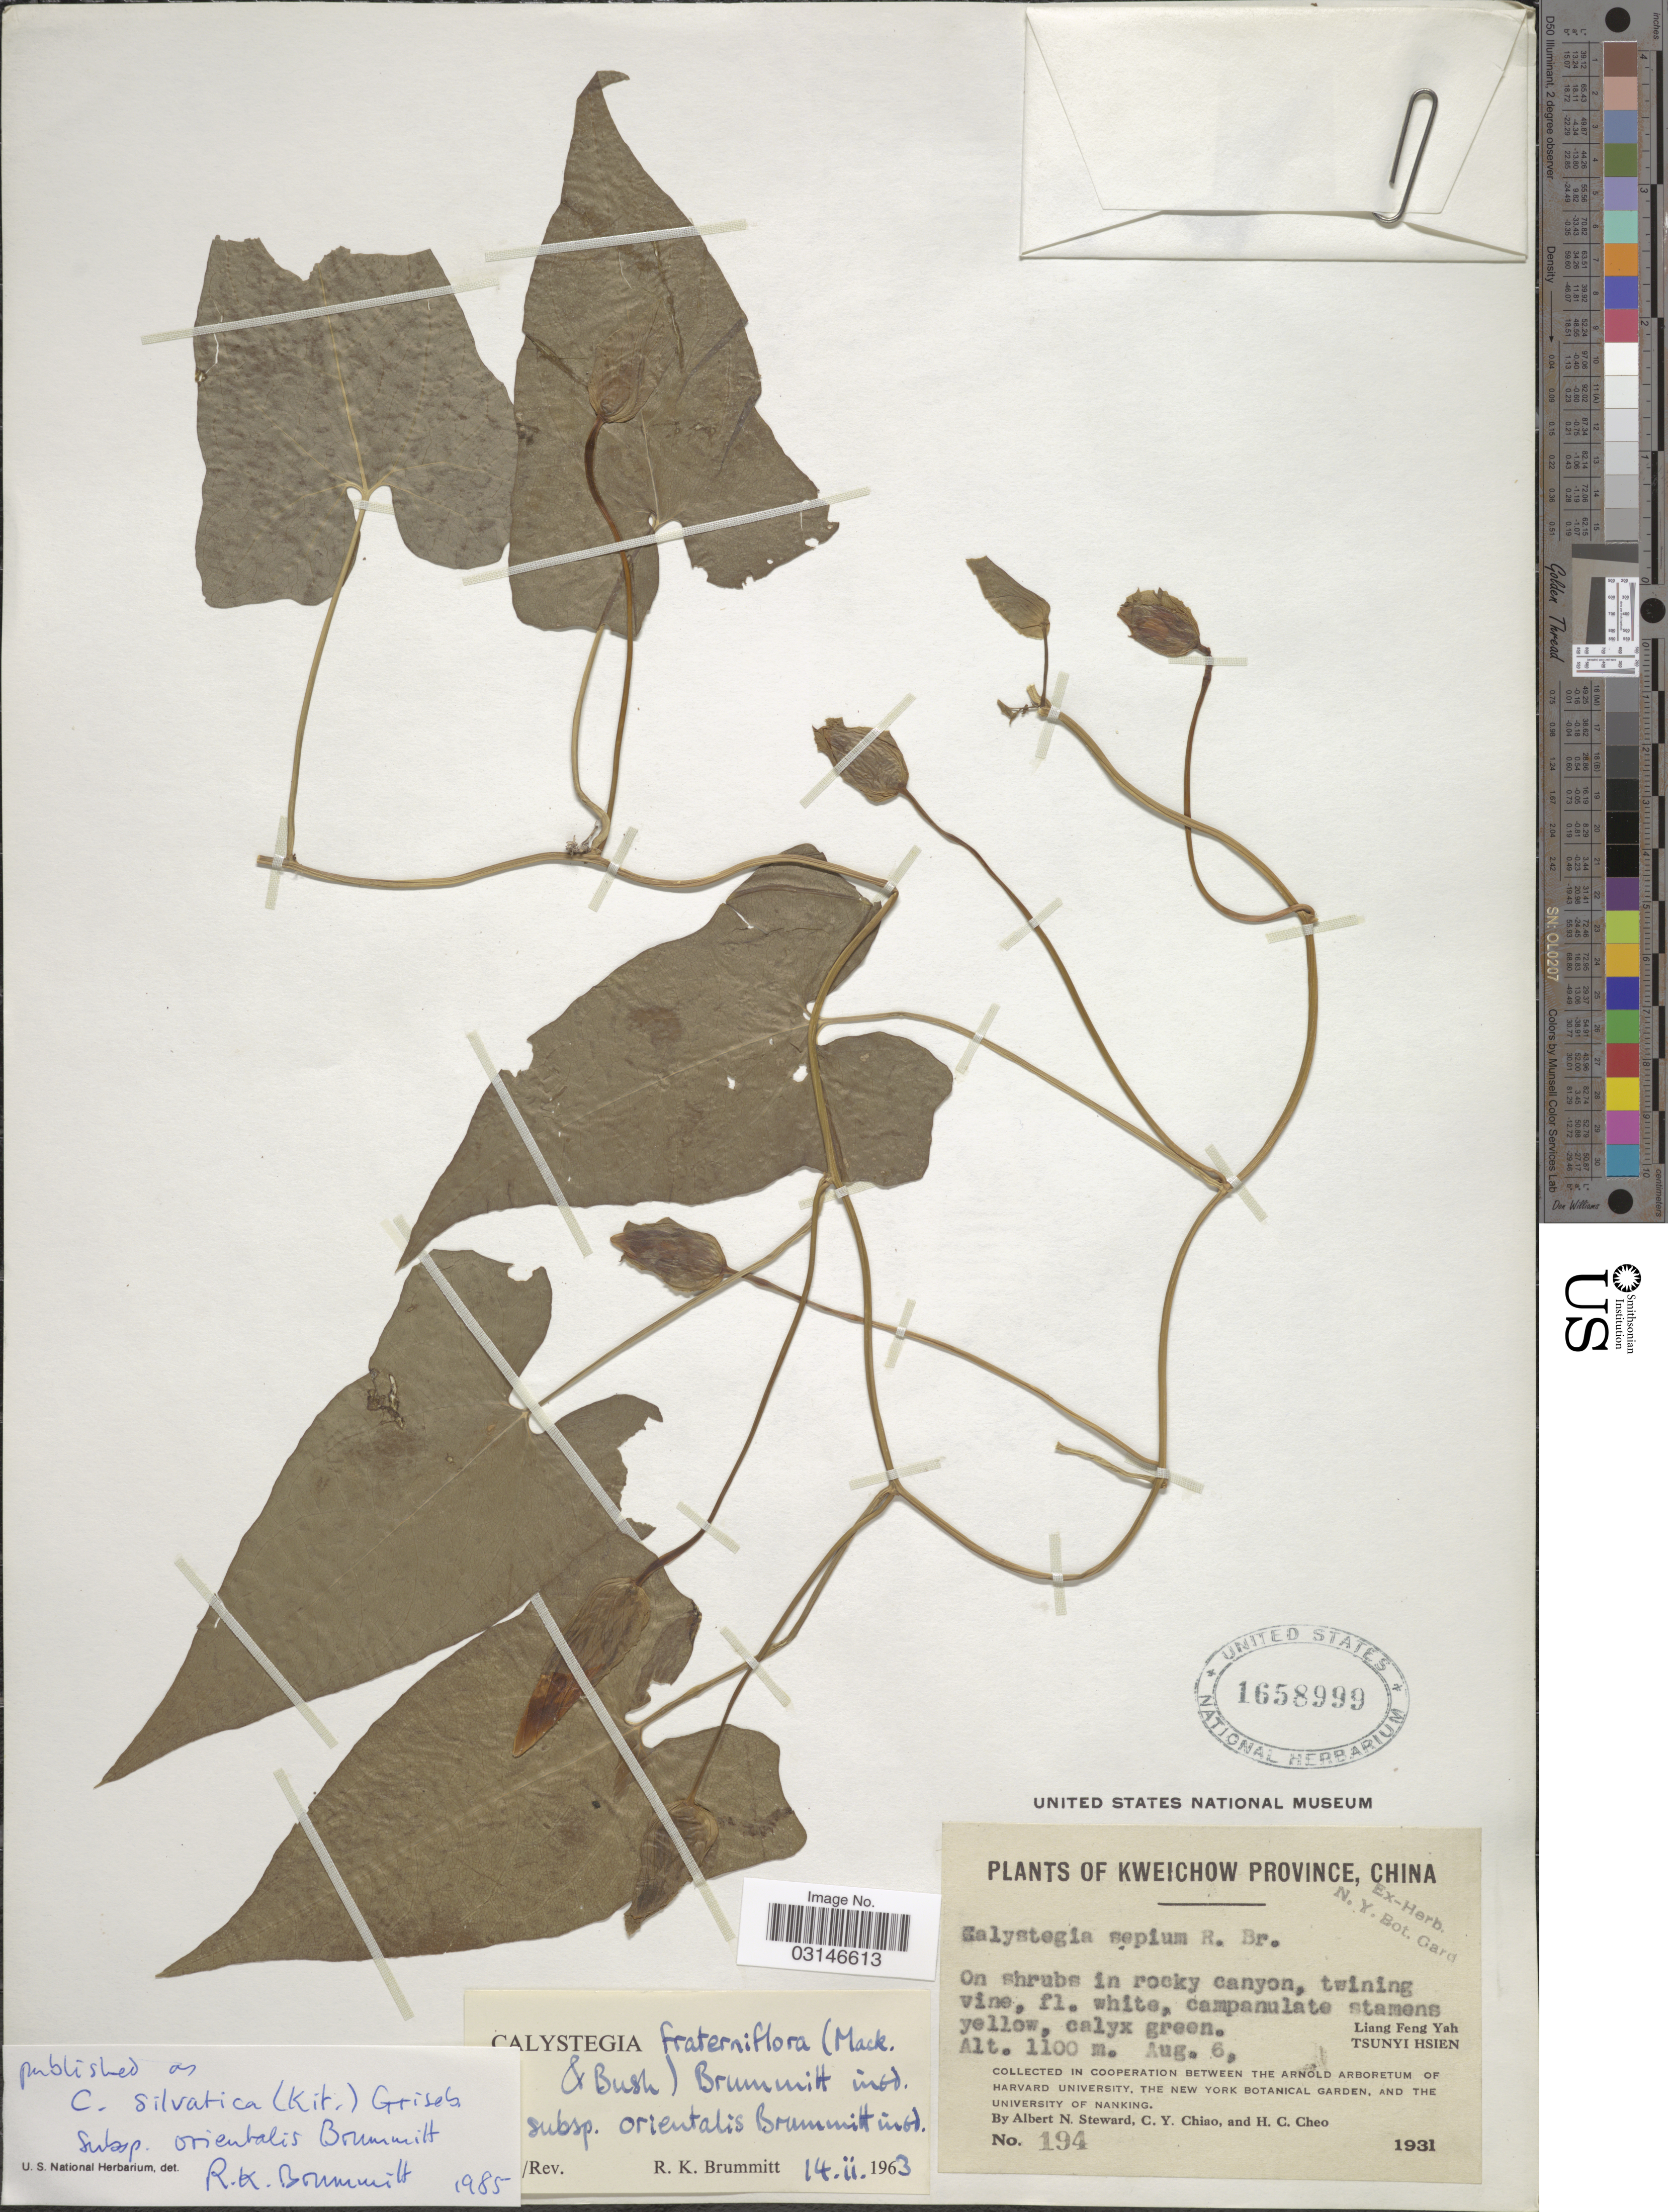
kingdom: Plantae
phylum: Tracheophyta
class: Magnoliopsida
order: Solanales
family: Convolvulaceae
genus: Calystegia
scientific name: Calystegia silvatica subsp. orientalis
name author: Brummitt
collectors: A. N. Steward, C. Y. Chiao & H. Cheo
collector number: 194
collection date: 1931-08-06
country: China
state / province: Guizhou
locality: Kweichow Province. Liang Feng Yah. Tsunyi Hsien.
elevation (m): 1100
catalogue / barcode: US 1658999